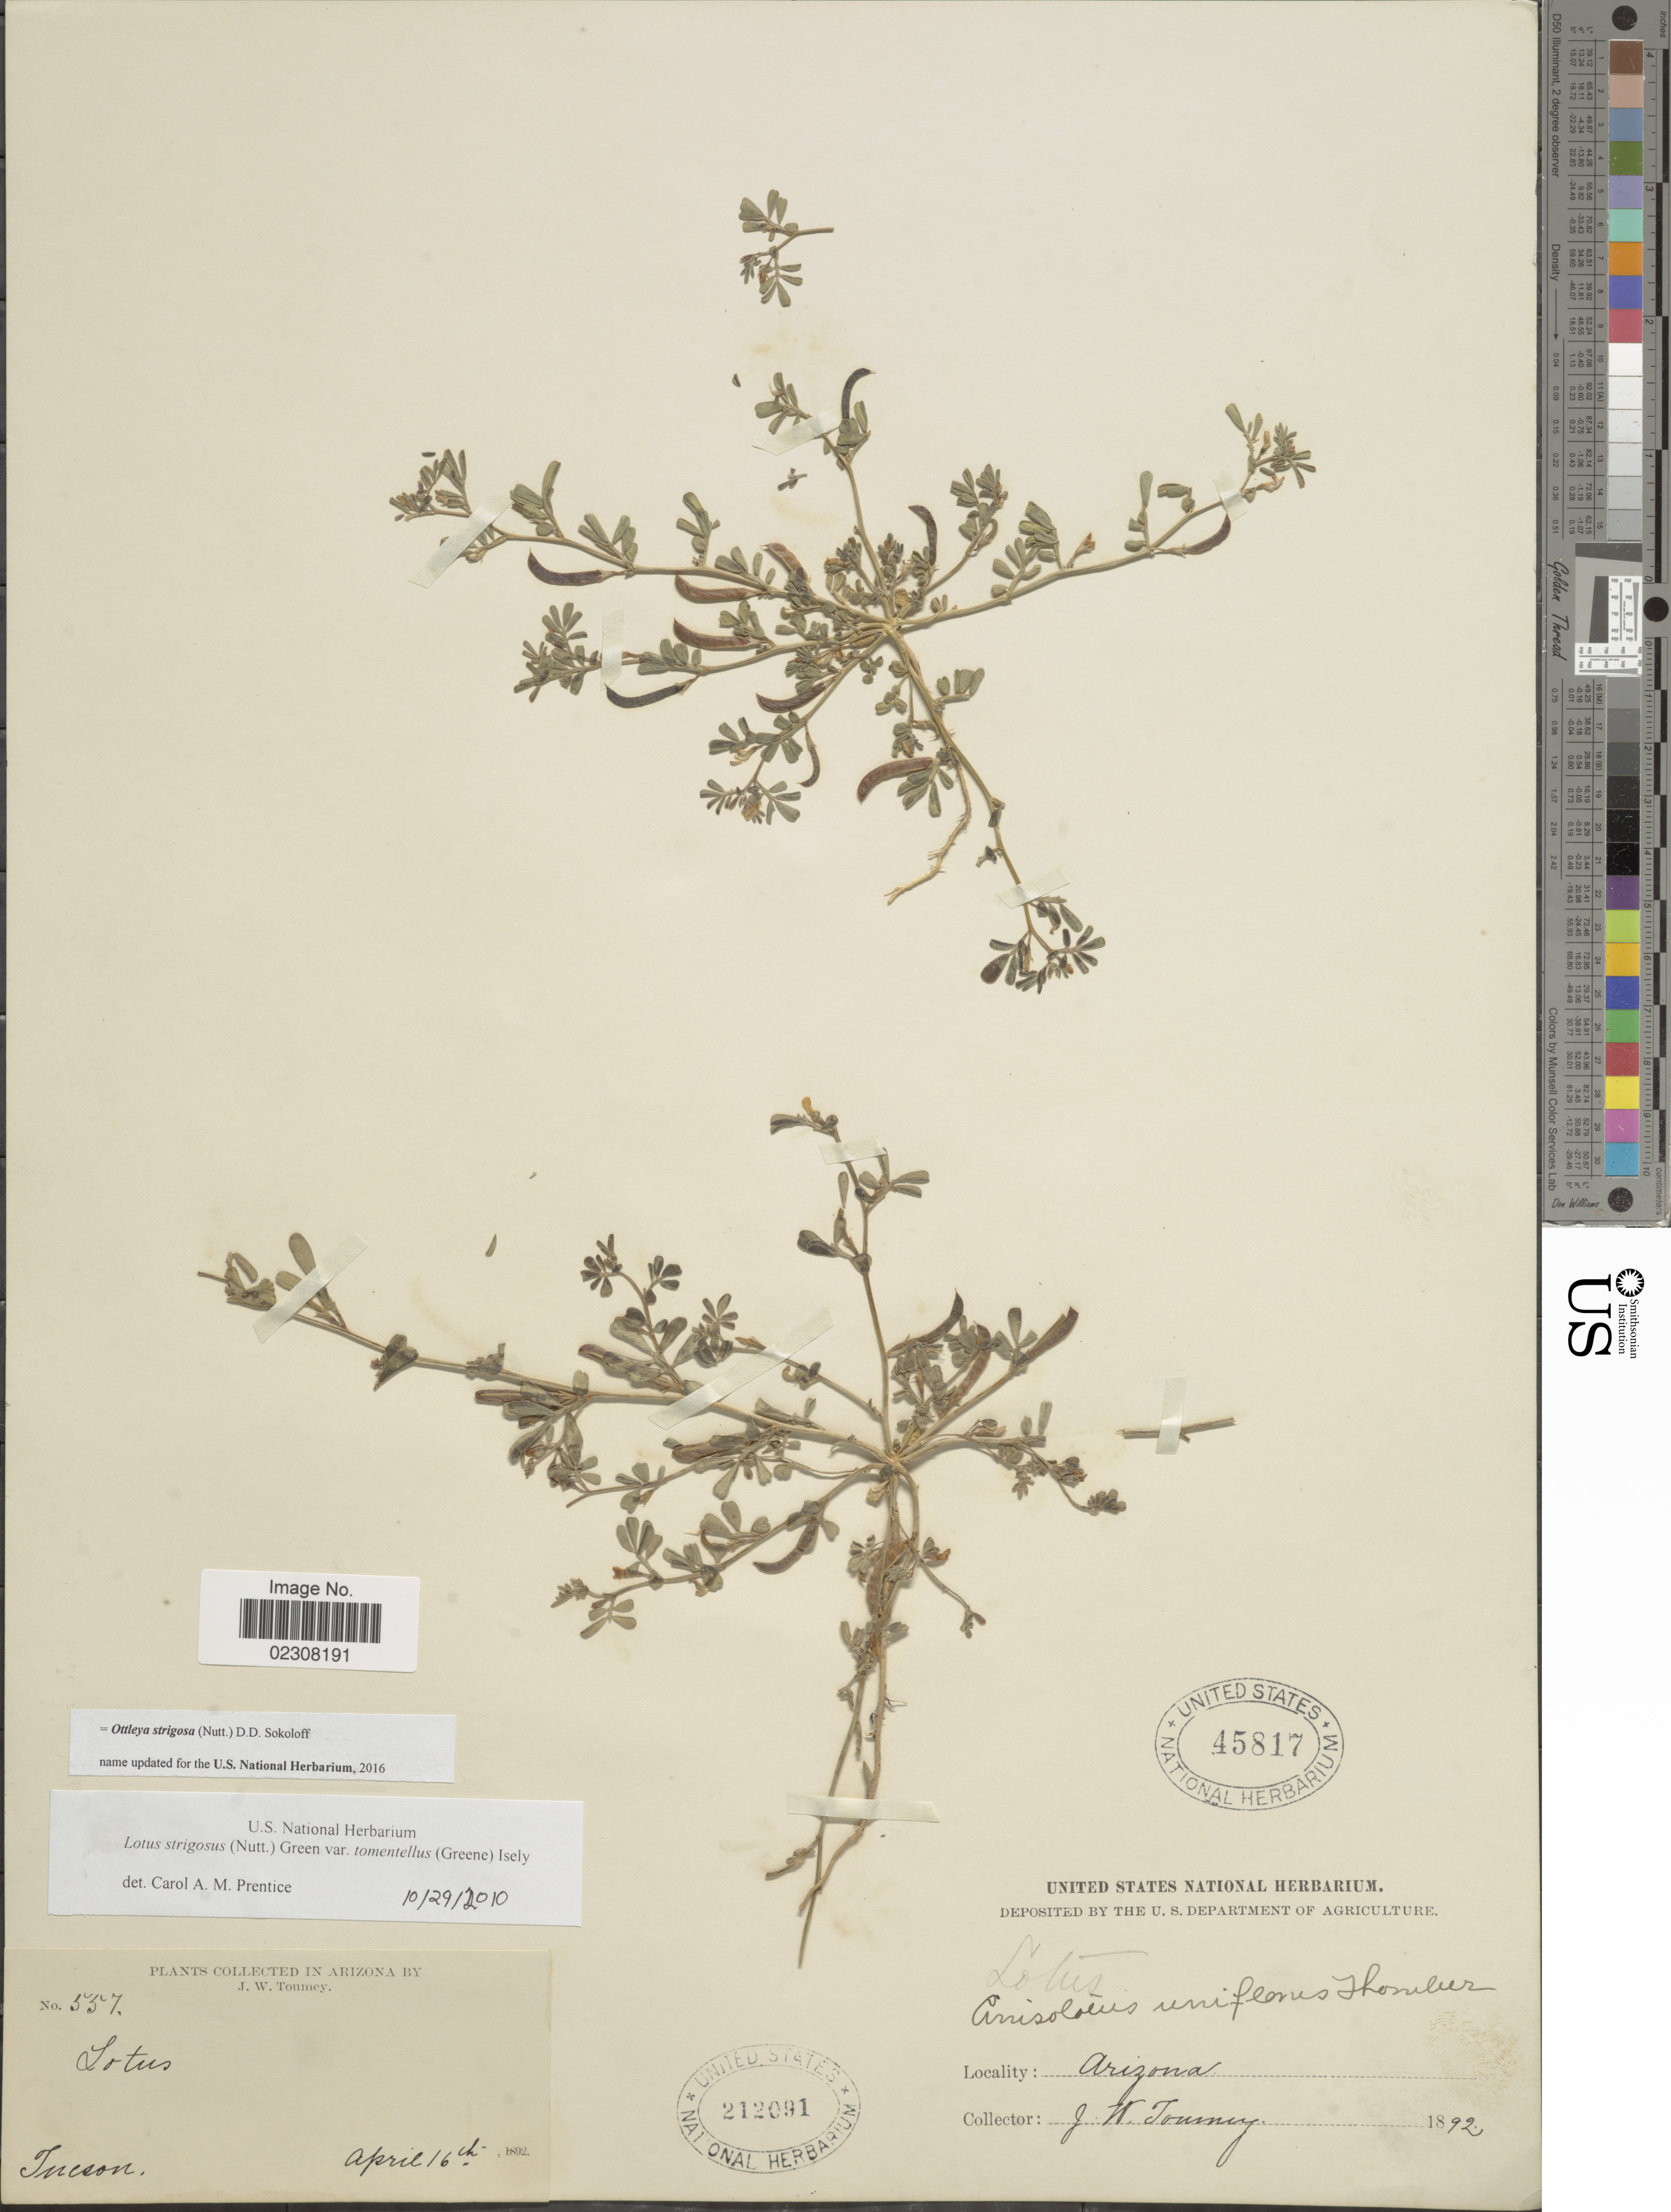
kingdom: Plantae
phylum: Tracheophyta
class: Magnoliopsida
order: Fabales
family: Fabaceae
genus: Ottleya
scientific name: Ottleya strigosa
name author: (Nutt.) D.D. Sokoloff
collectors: J. W. Toumey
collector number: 557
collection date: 1892-04-16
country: United States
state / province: Arizona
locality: Tucson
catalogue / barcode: US 212091